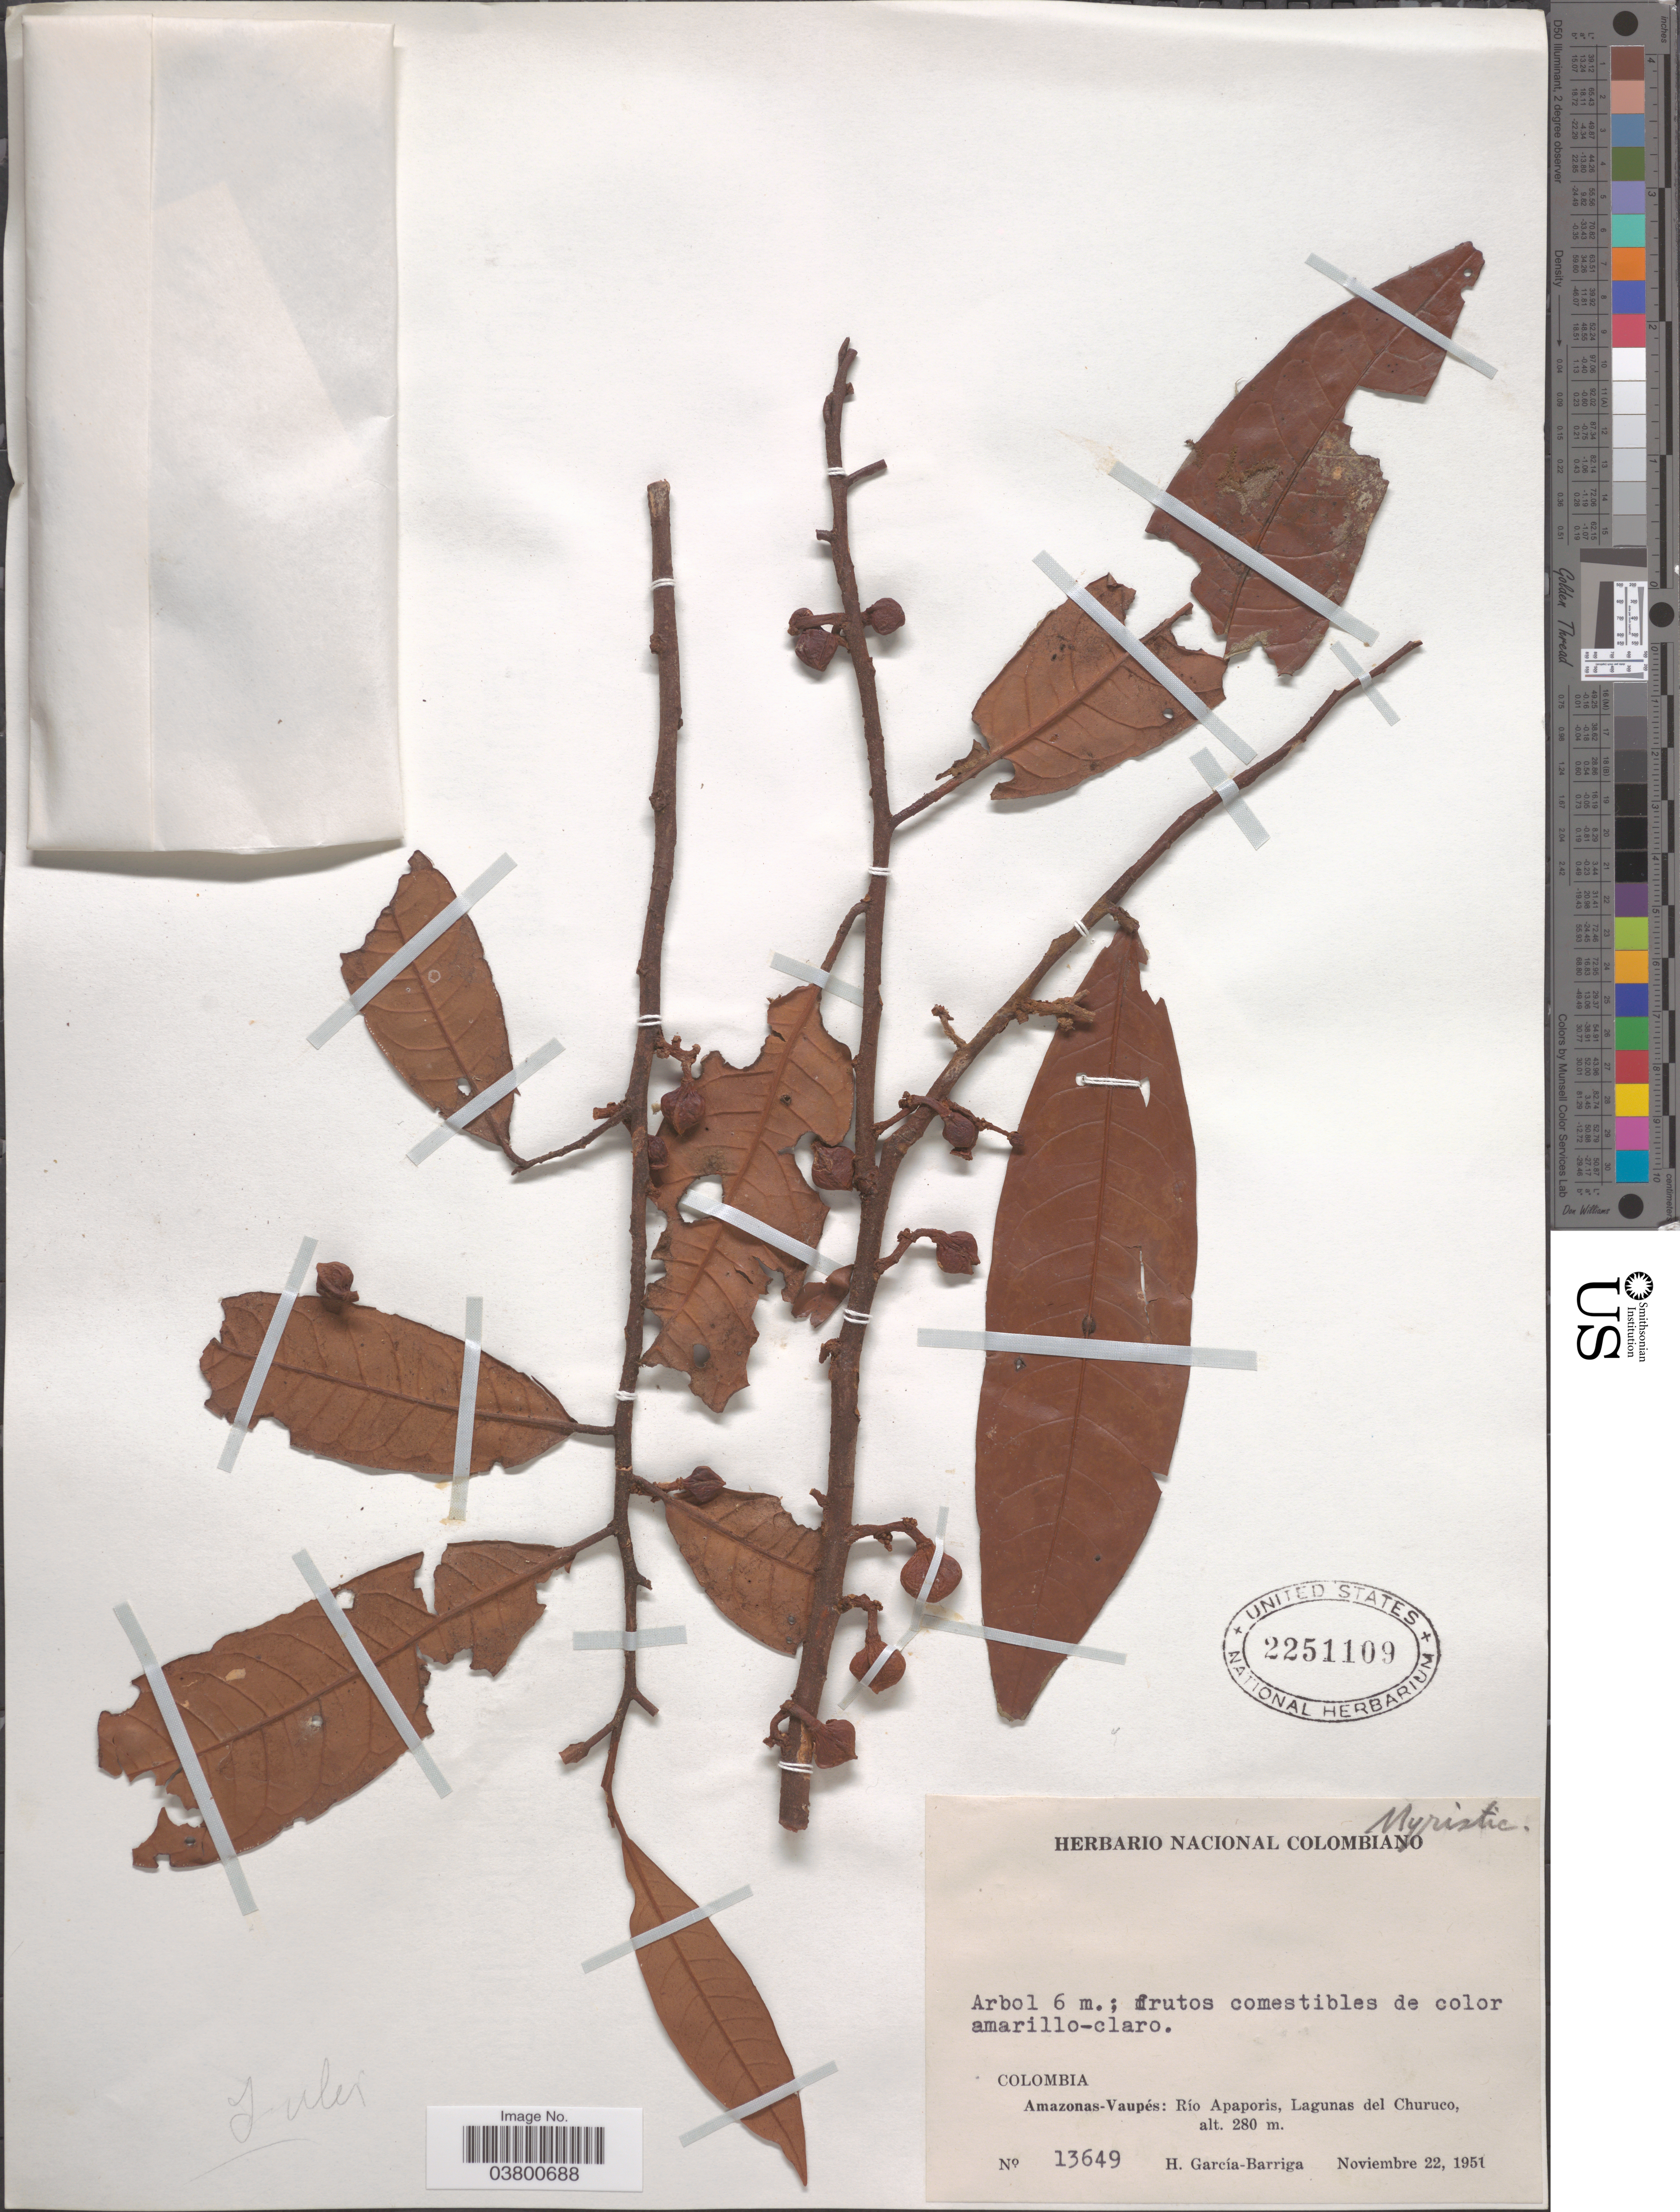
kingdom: Plantae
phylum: Tracheophyta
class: Magnoliopsida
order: Magnoliales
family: Myristicaceae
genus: Iryanthera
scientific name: Iryanthera ulei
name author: Warb.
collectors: H. García Barriga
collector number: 13649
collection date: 1951-11-22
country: Colombia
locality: Amazonas-Vaupés: Río Apaporis, Lagunas del Churuco.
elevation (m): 280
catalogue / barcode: US 2251109